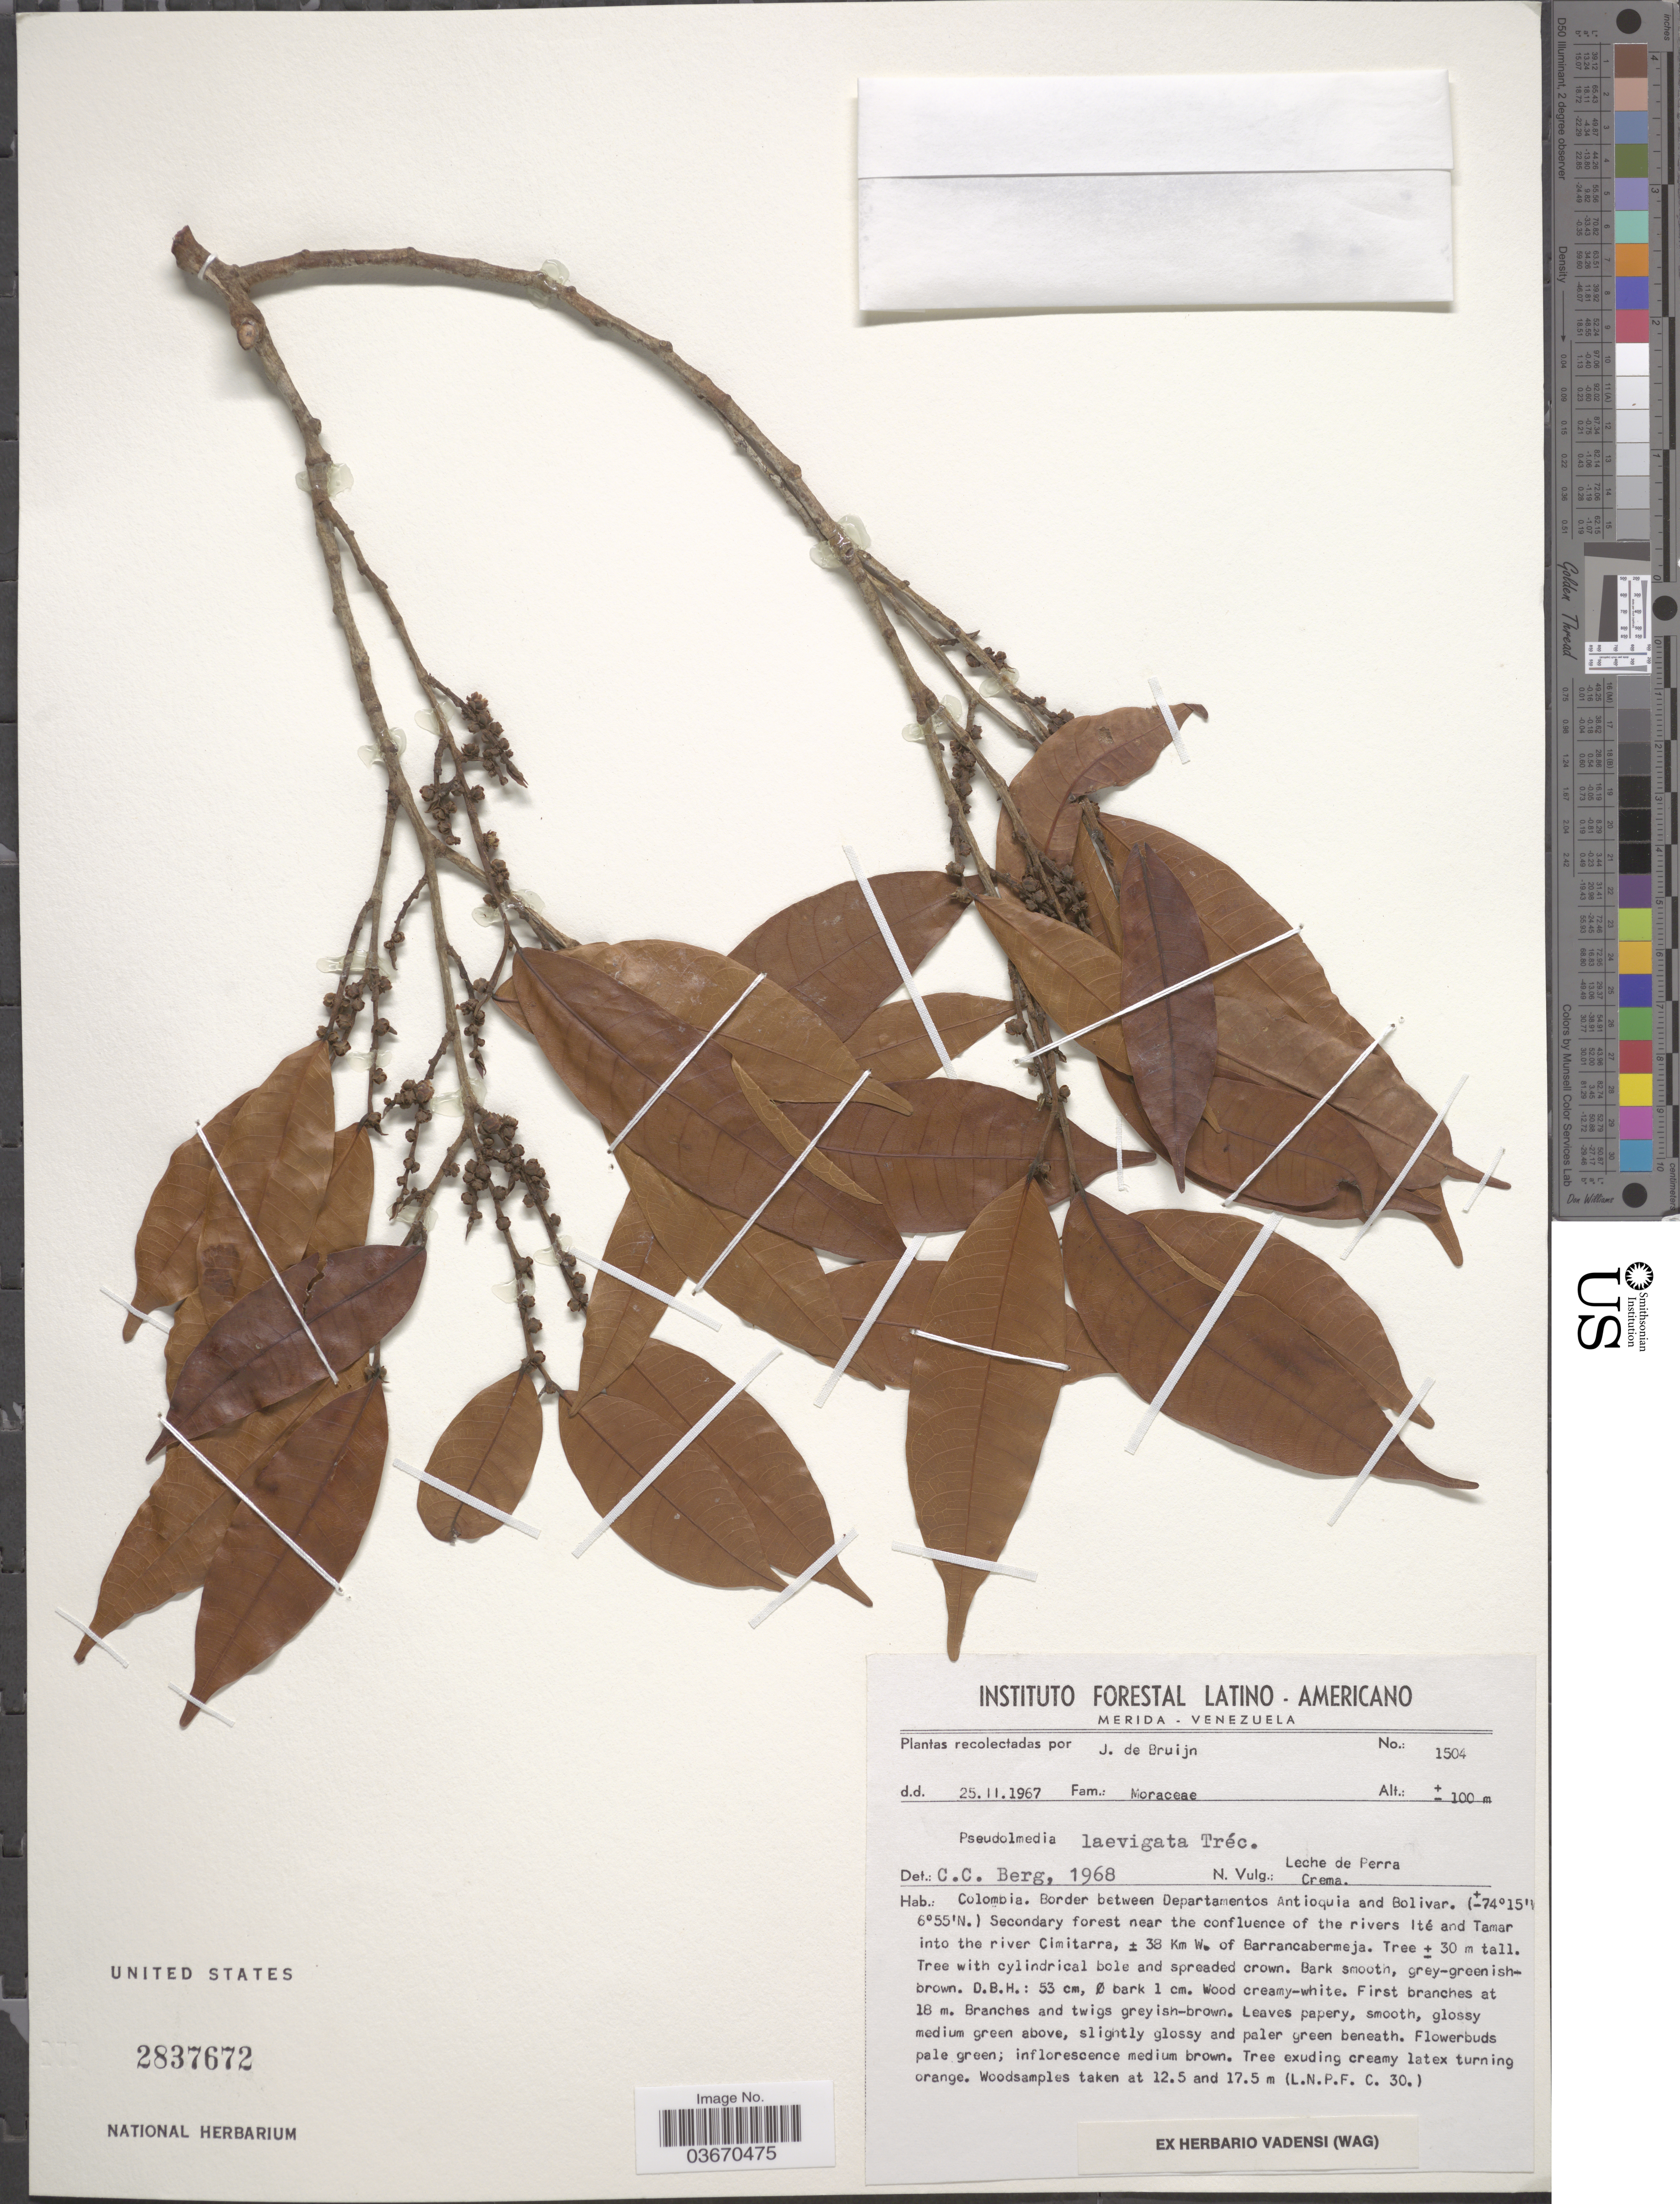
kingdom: Plantae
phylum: Tracheophyta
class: Magnoliopsida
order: Rosales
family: Moraceae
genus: Pseudolmedia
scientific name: Pseudolmedia laevigata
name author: Trécul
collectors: J. Bruijn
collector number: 1504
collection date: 1967-02-25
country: Colombia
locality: Border between Departamentos Antioquia and Bolivar. Secondary forest near the confluence of the rivers Ité and Tamar into the river Cimitarra, ± 38 Km W. of Barrancabermeja.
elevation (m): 100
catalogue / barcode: US 2837672